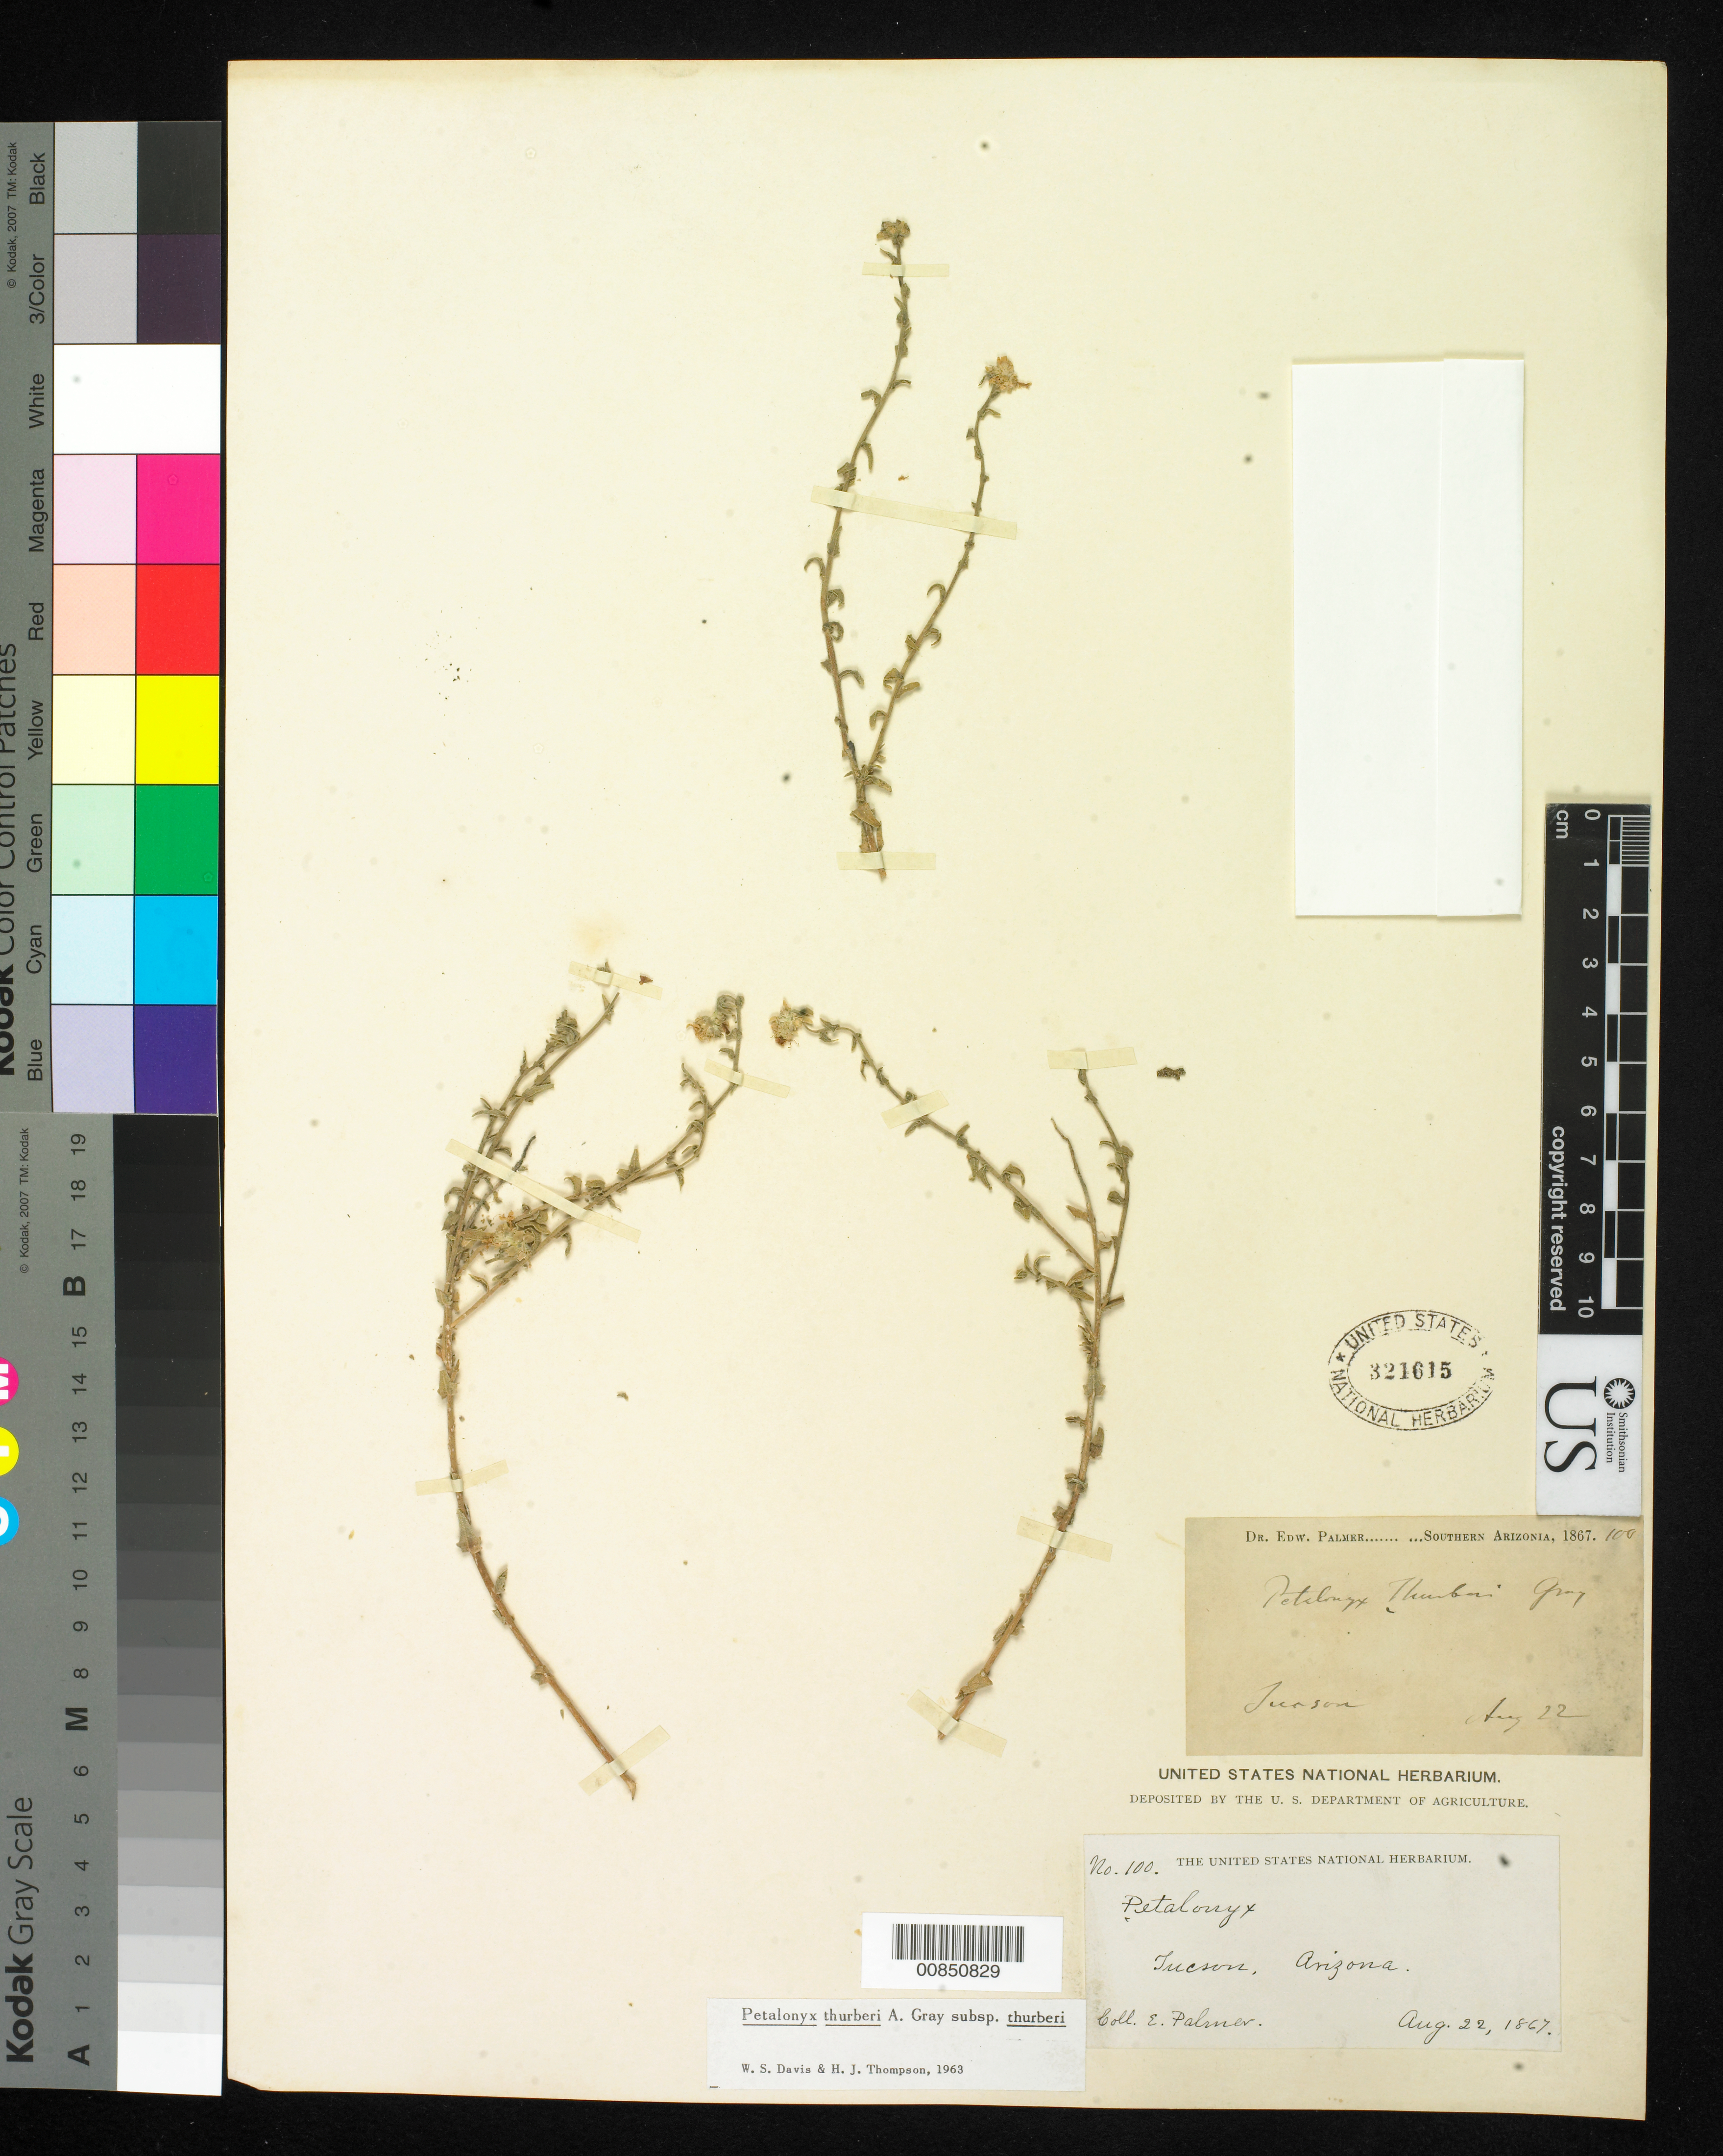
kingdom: Plantae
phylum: Tracheophyta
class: Magnoliopsida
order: Cornales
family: Loasaceae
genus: Petalonyx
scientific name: Petalonyx thurberi subsp. thurberi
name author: A. Gray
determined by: Davis, W. S.; Thompson, H. J.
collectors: E. Palmer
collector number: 100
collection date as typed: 22 Aug 1867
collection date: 1867-08-22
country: United States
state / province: Arizona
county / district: Pima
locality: Tucson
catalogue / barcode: US 321615